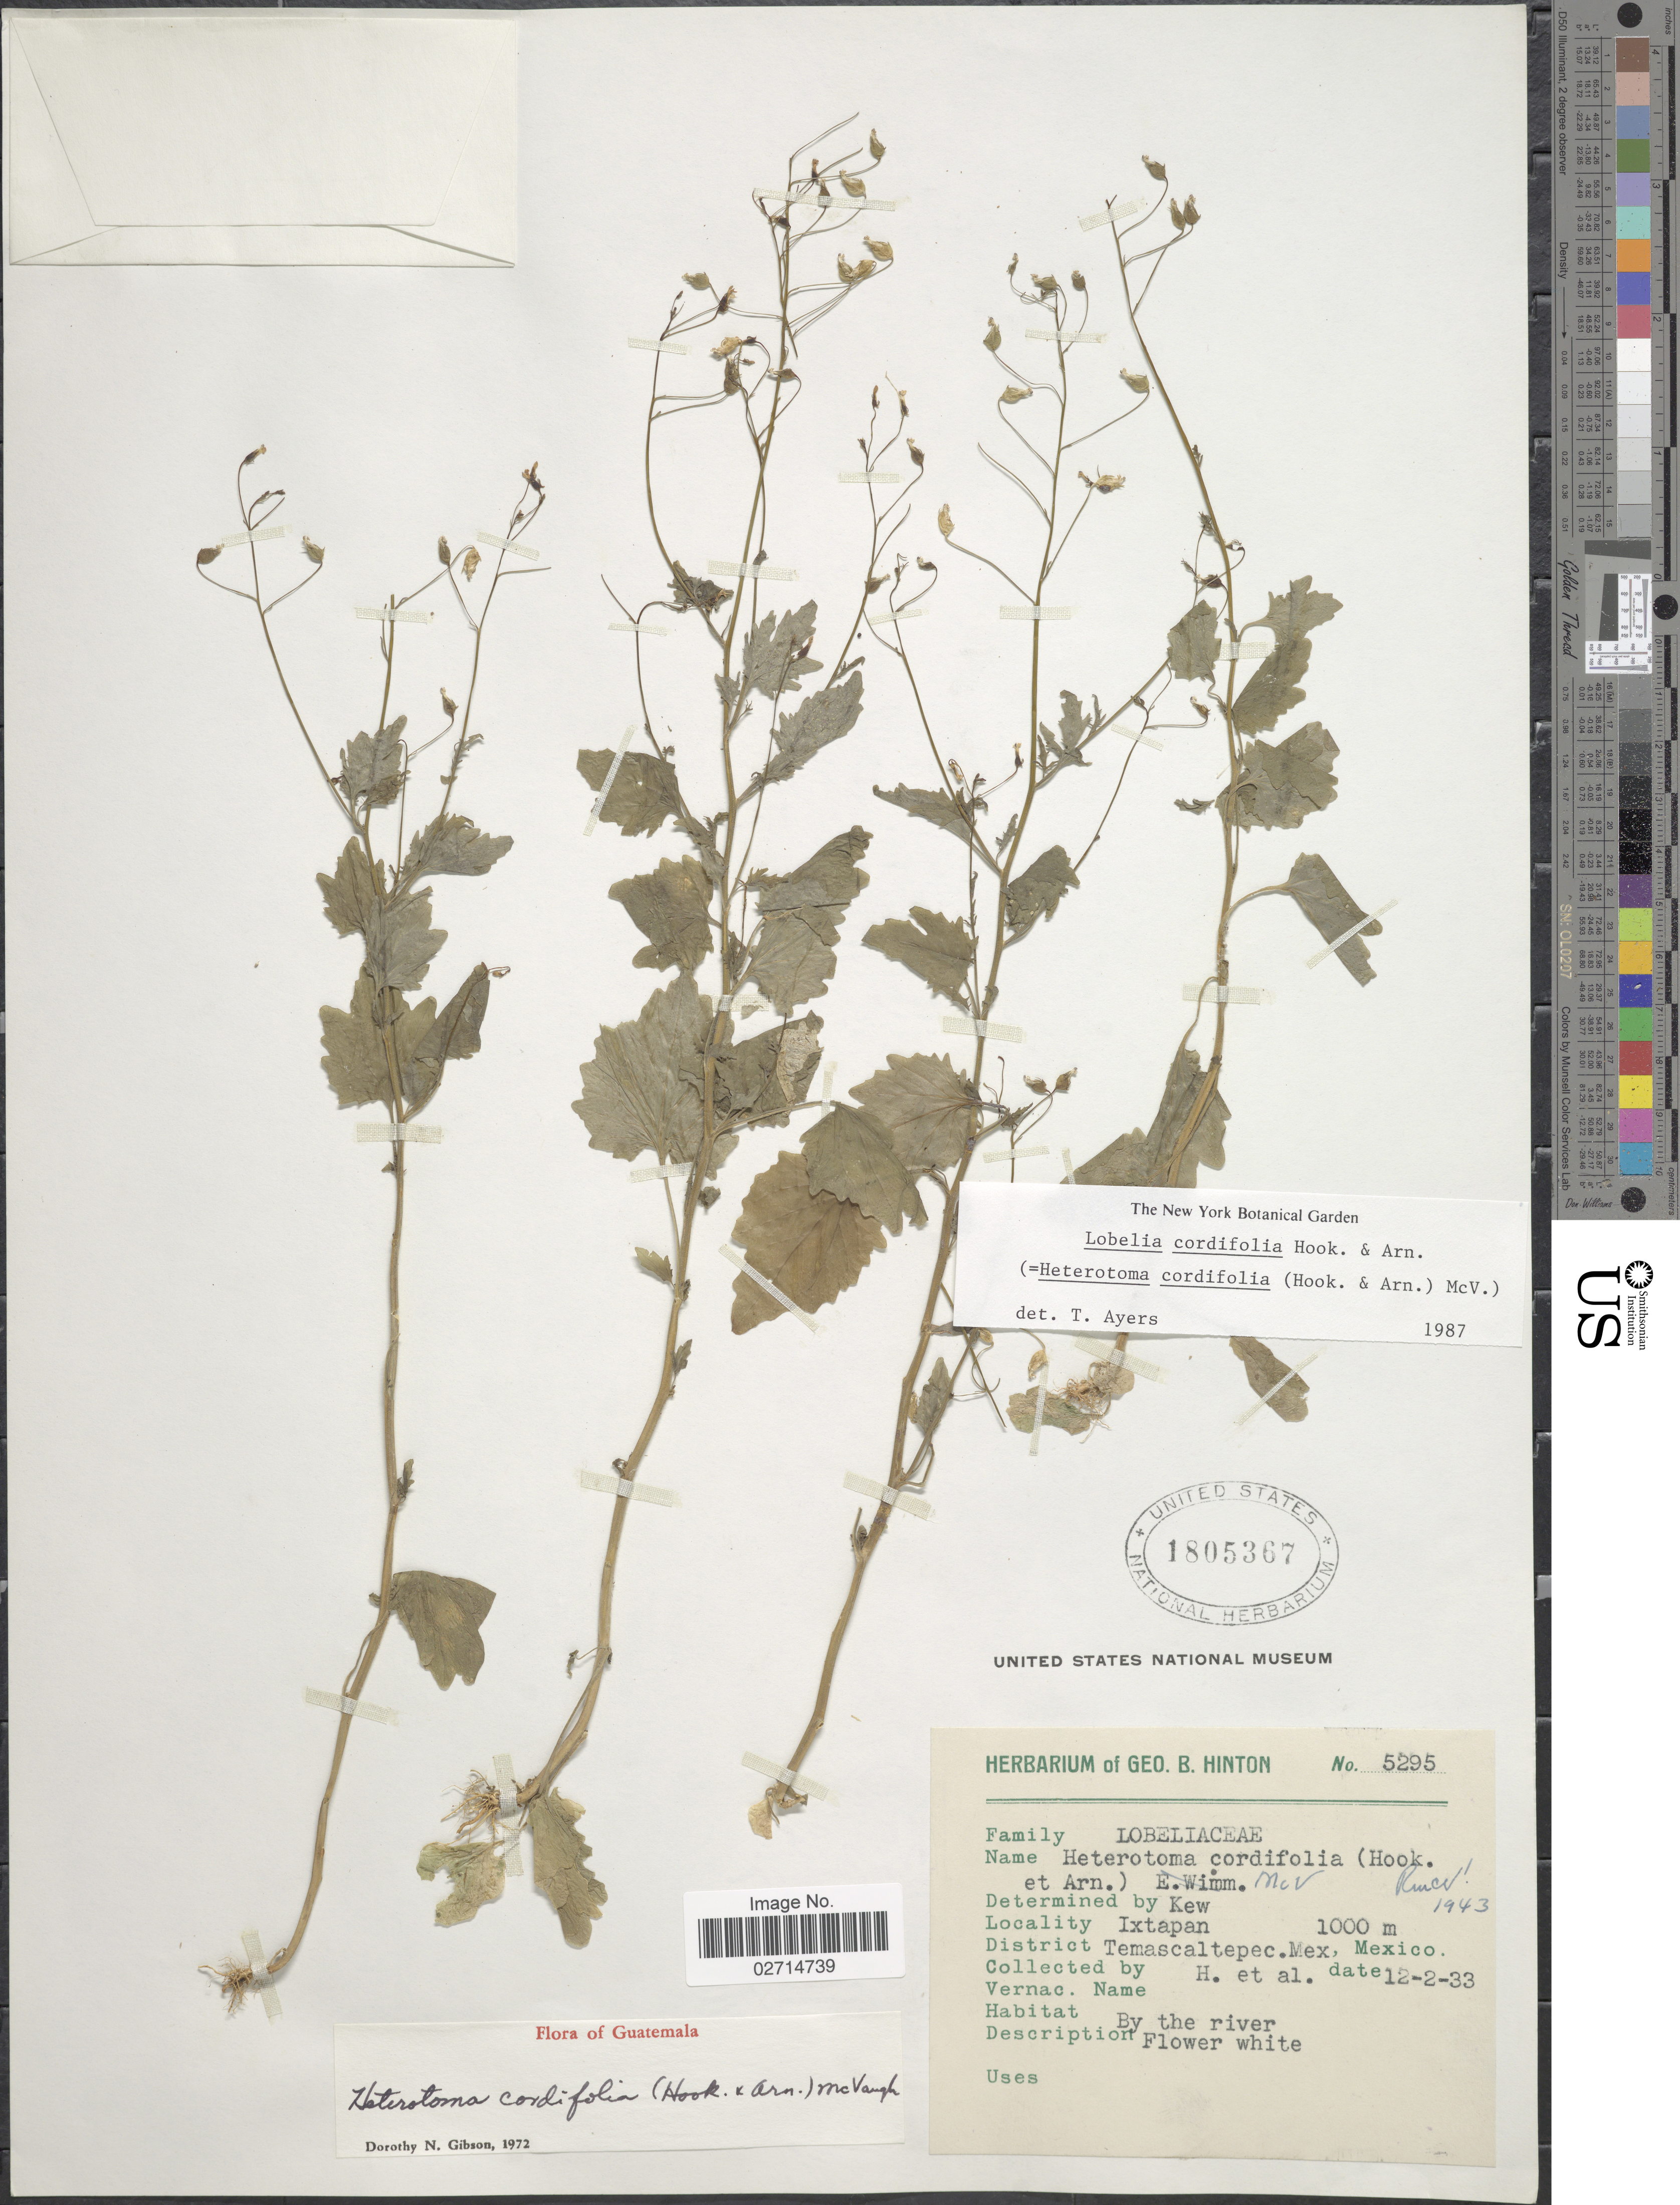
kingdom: Plantae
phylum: Tracheophyta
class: Magnoliopsida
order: Asterales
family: Campanulaceae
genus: Lobelia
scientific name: Lobelia cordifolia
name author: Hook. & Arn.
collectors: G. B. Hinton & et al.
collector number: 5295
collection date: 1933-12-02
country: Mexico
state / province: México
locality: Ixtapan. Temascaltepec.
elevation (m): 1000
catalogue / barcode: US 1805367